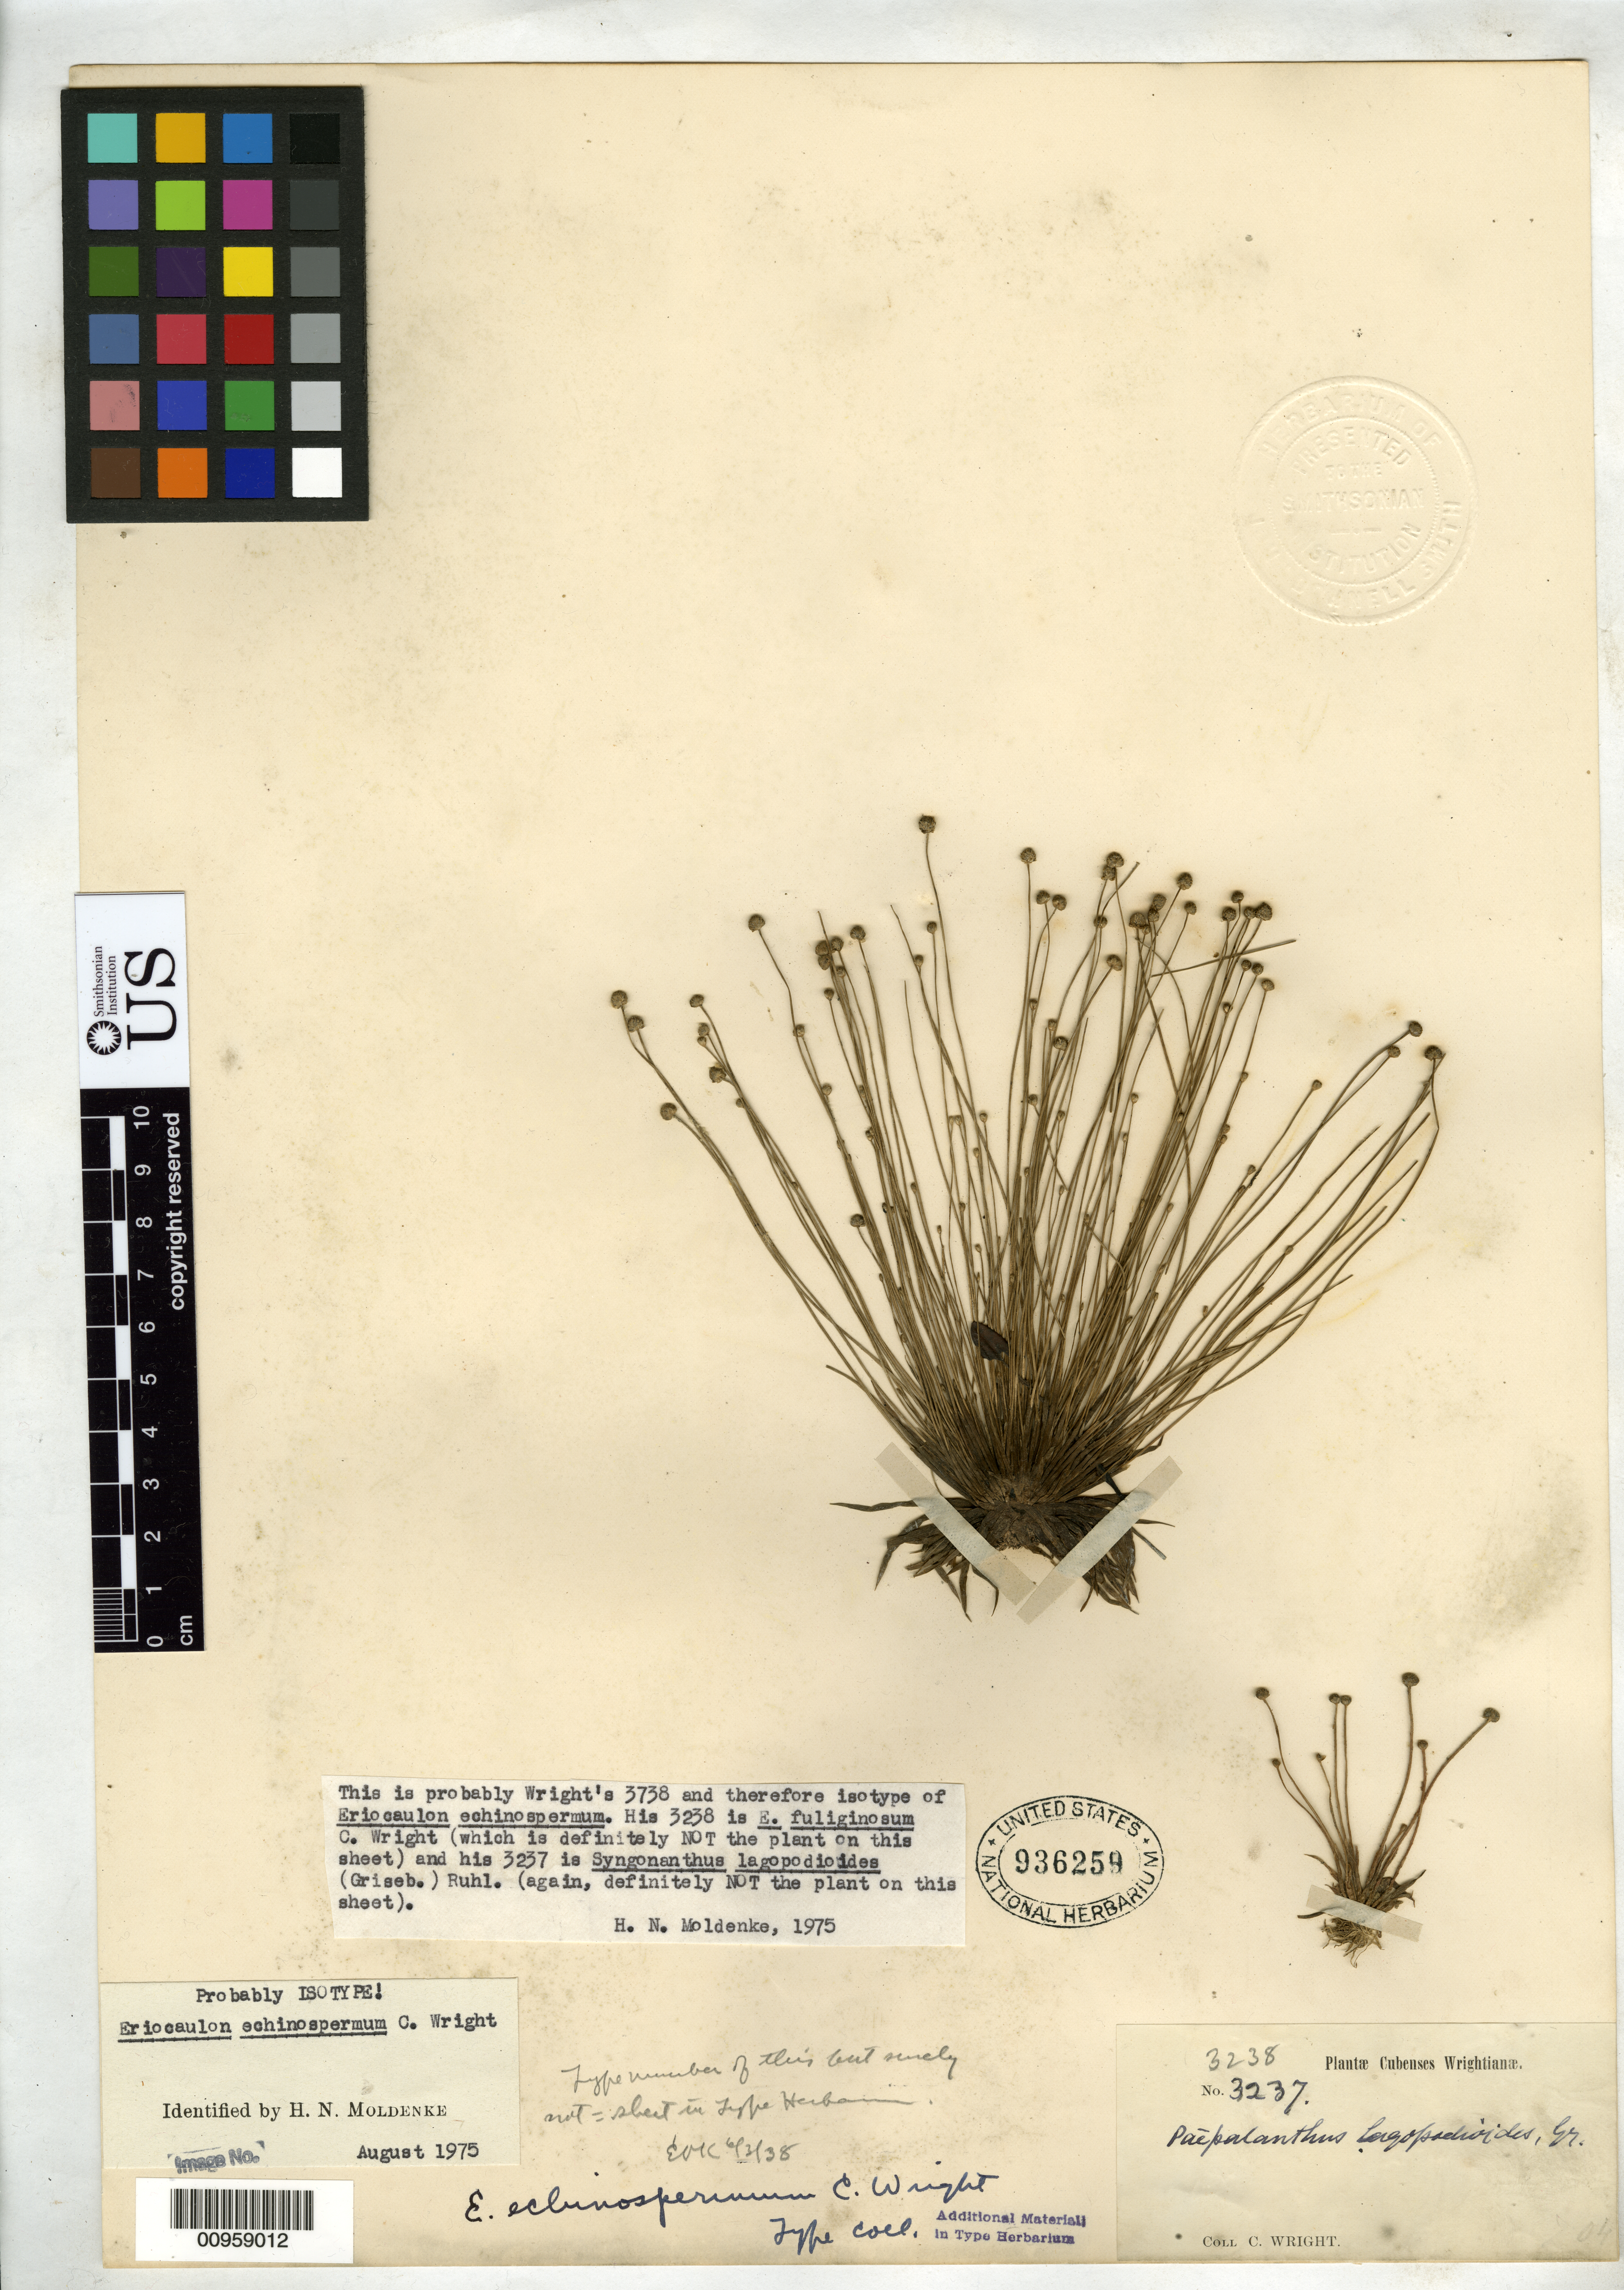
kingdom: Plantae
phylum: Tracheophyta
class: Liliopsida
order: Poales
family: Eriocaulaceae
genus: Eriocaulon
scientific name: Eriocaulon echinospermum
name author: C. Wright in Sauvalle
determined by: Moldenke, H. N.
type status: Isotype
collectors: C. Wright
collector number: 3237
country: Cuba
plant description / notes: "This is probably Wright's 3738 and therefore isotype of Eriocaulon echinospermum. His 3238 is E. fuliginosum C. Wright (which is definitely NOT the plant on this sheet) and his 3237 is Syngonanthus lagopodioides (Griseb.) Ruhl. (again, definitely NOT the plant on this sheet)." -H.N. Moldenke, 1975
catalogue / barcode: US 936259